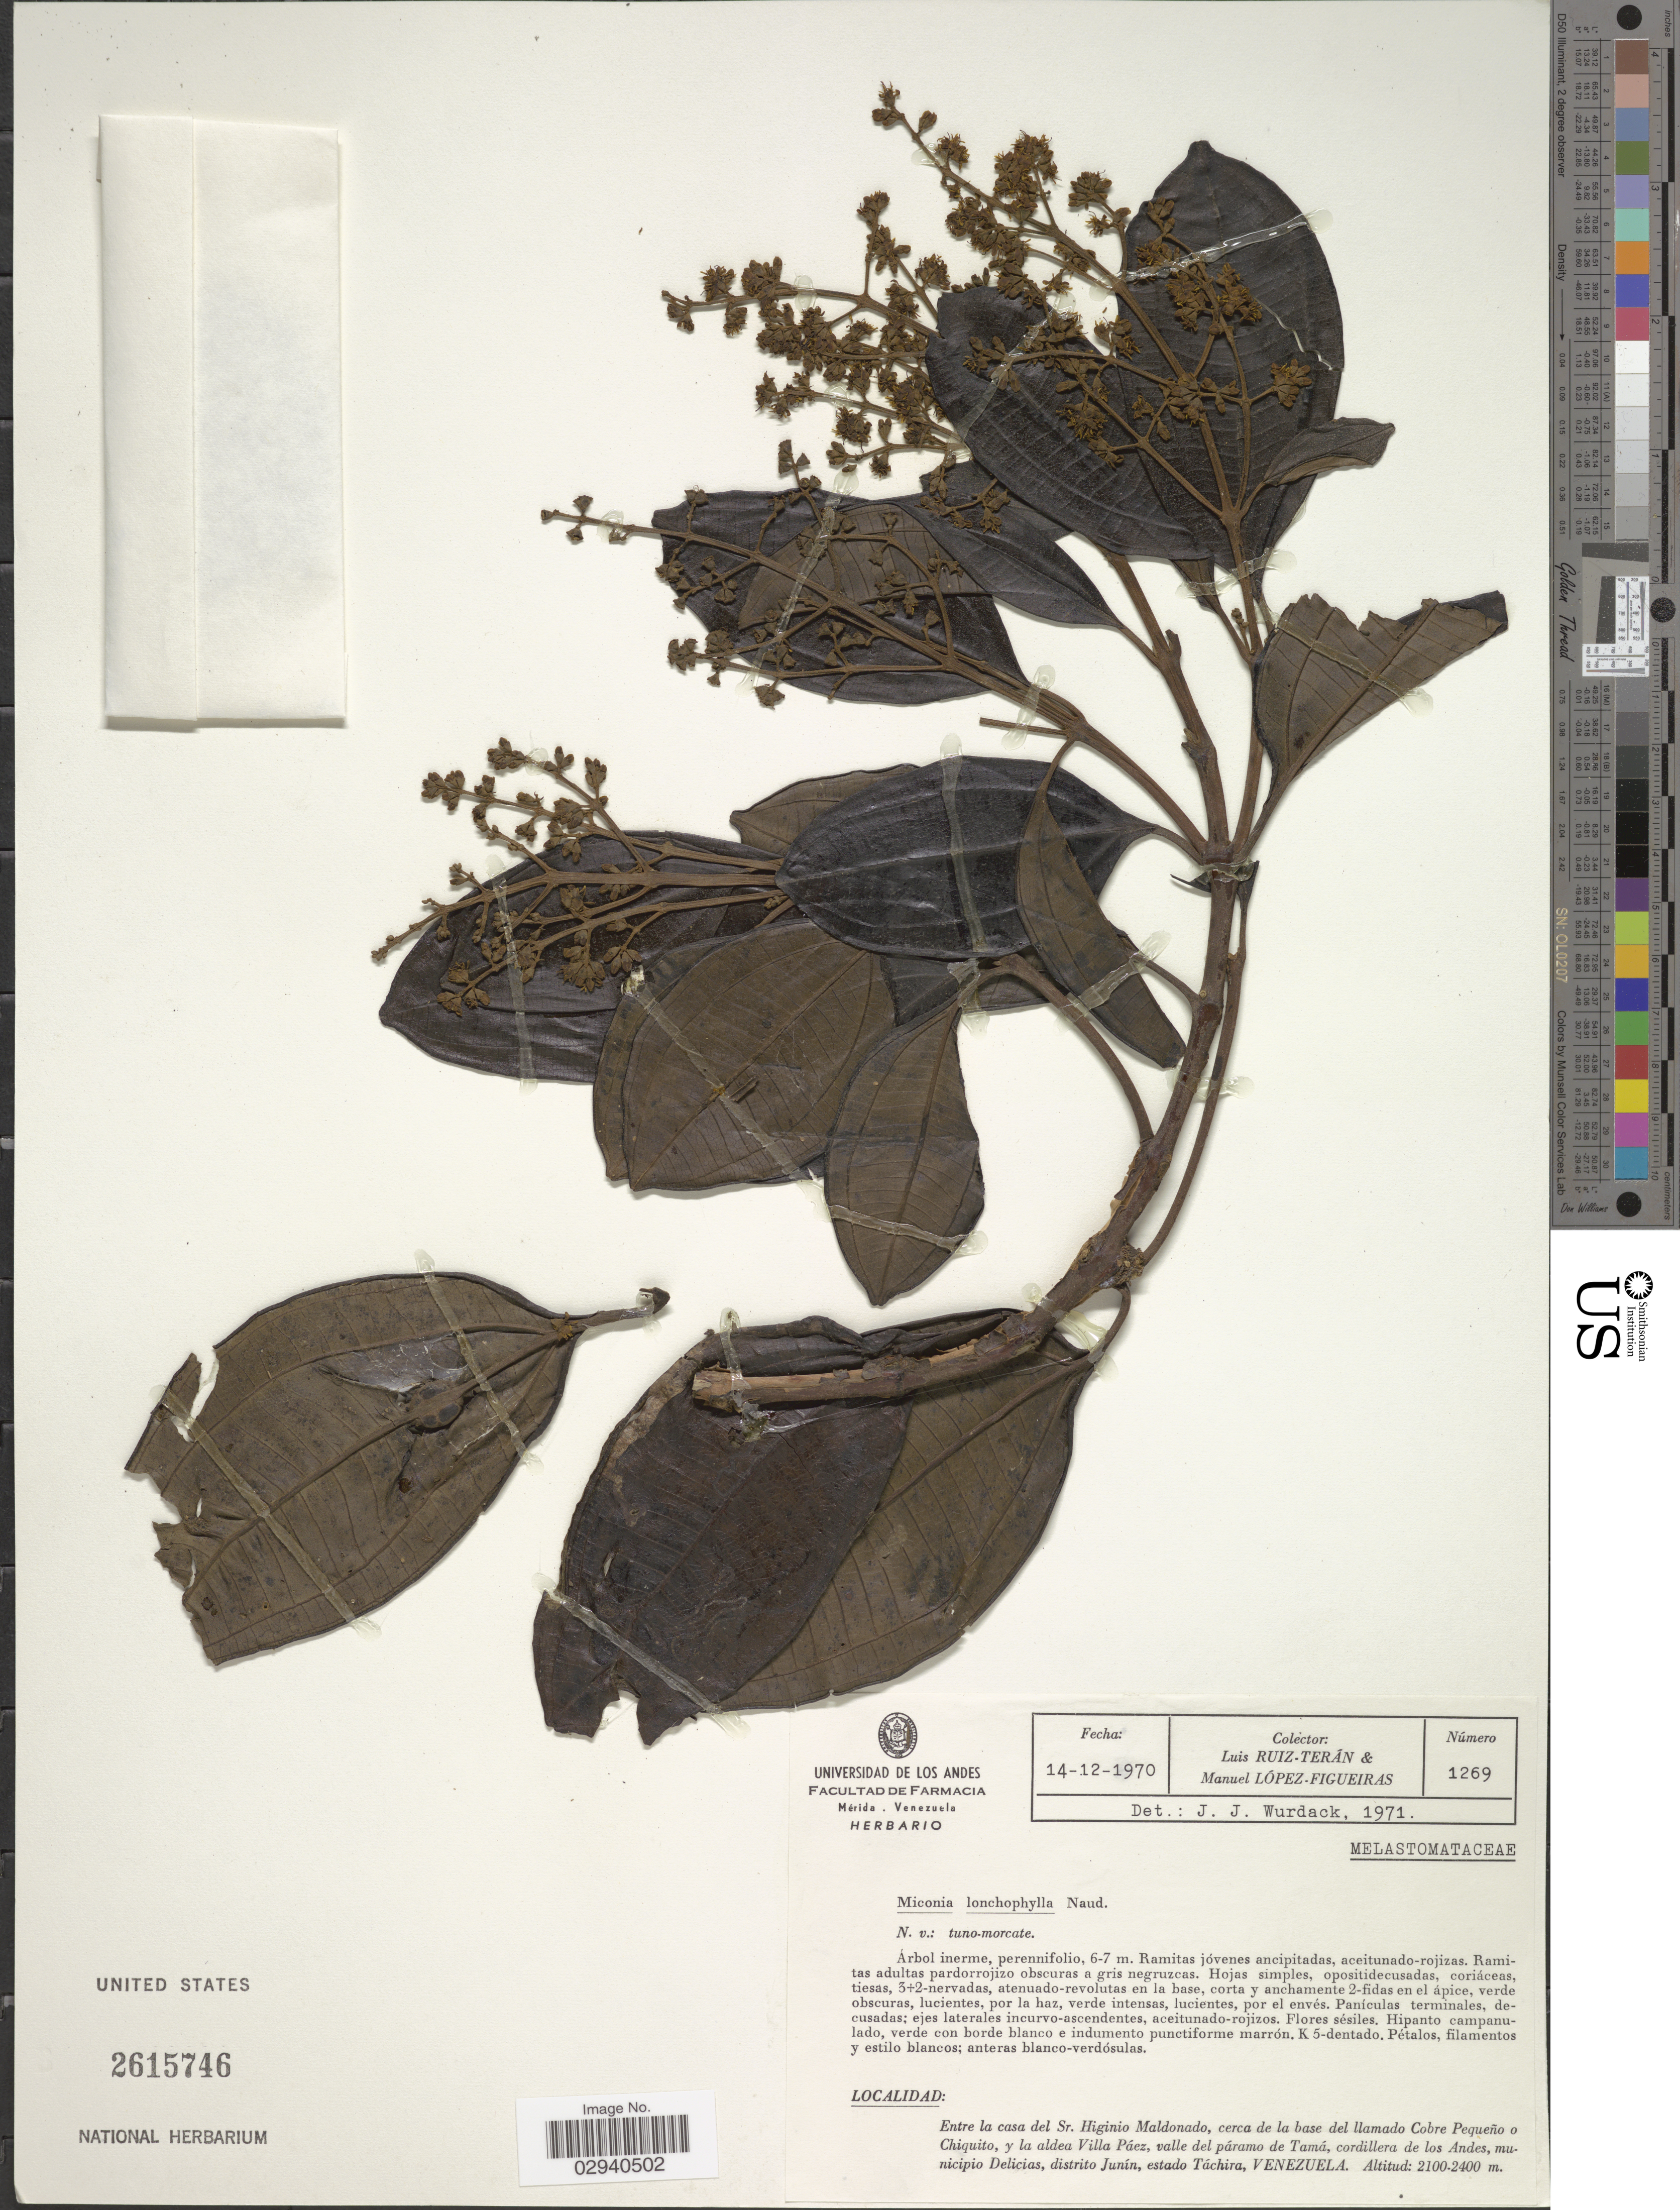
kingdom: Plantae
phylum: Tracheophyta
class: Magnoliopsida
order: Myrtales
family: Melastomataceae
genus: Miconia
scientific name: Miconia lonchophylla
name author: Naudin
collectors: L. E. Ruíz-Terán & M. López Figueiras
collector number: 1269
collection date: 1970-12-14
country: Venezuela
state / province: Tachira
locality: Entre la casa del Sr. Higinio Maldonado, cerca de la base del llamado Cobre Pequeño o Chiquita, y la aldea Villa Páez, valle del páramo de Tamá, cordillera de los Andes, municipio Delicias, distrito Junín.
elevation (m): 2100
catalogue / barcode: US 2615746